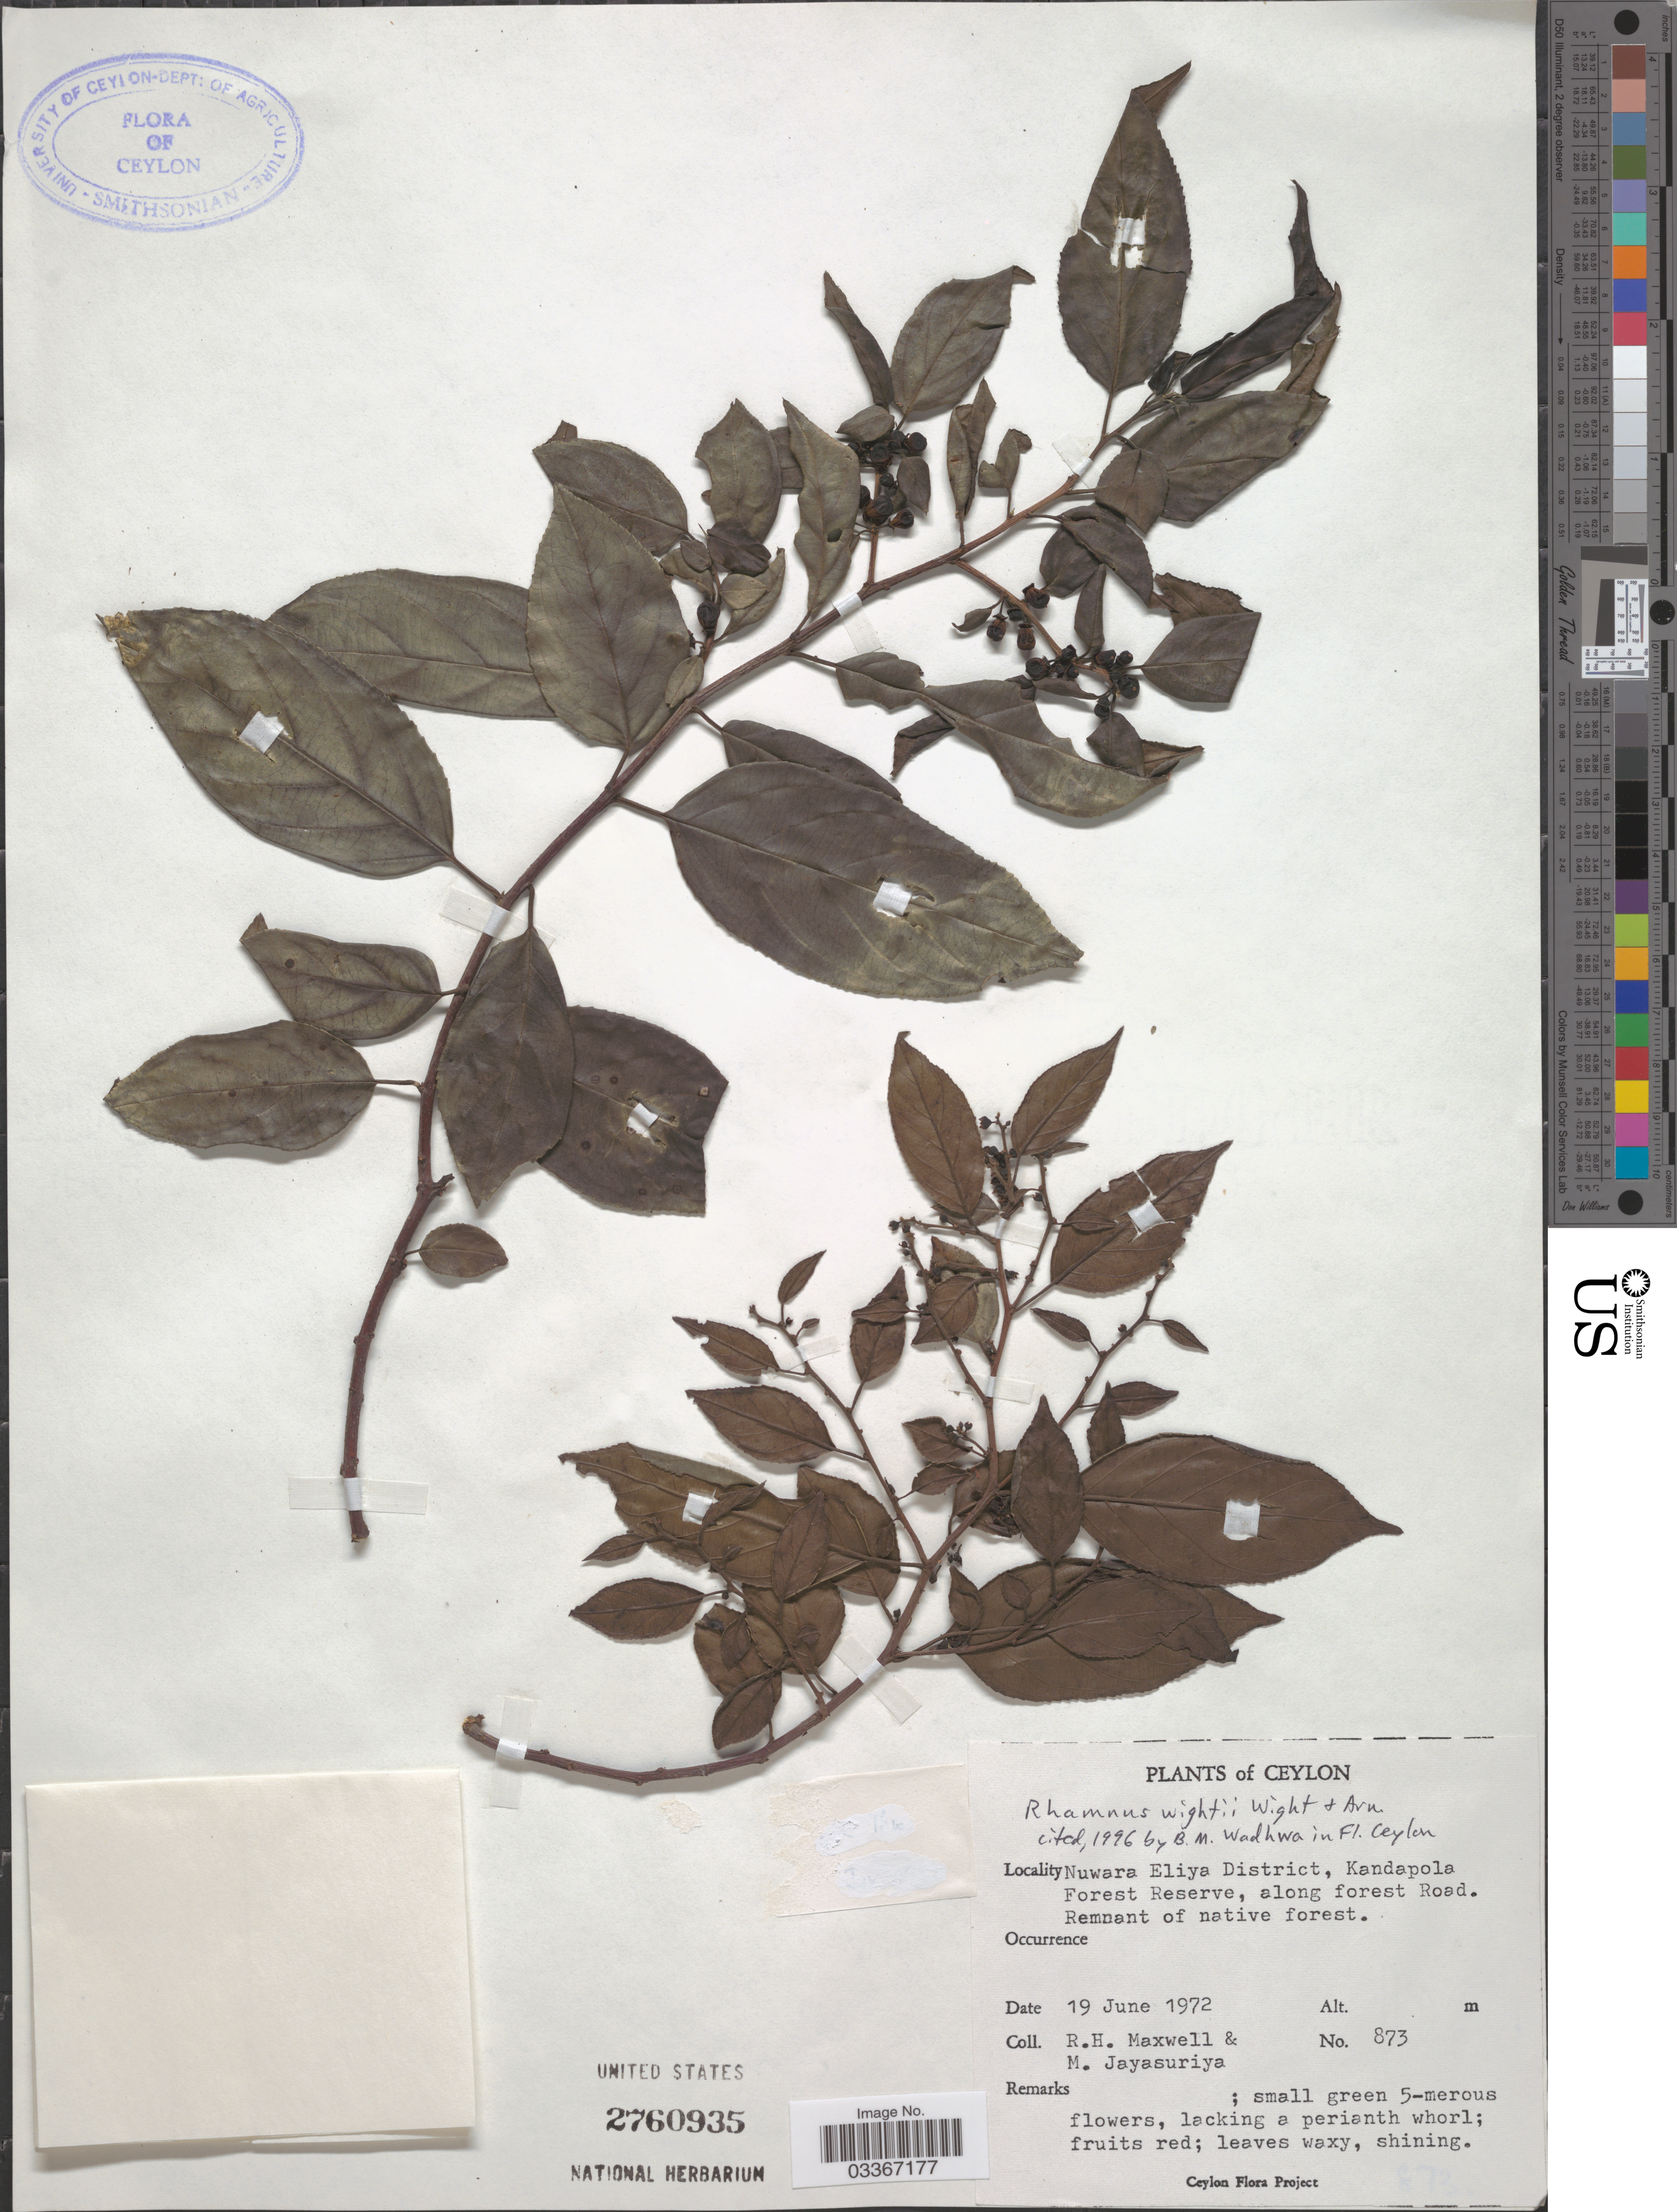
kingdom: Plantae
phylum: Tracheophyta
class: Magnoliopsida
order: Rosales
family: Rhamnaceae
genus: Rhamnus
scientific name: Rhamnus wightii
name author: Wight & Arn.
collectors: R. Maxwell & M. Jayasuriya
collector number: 873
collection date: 1972-06-19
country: Sri Lanka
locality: Ceylon. Nuwara Eliya District, Kandapola Forest Reserve, along forest Road.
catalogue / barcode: US 2760935